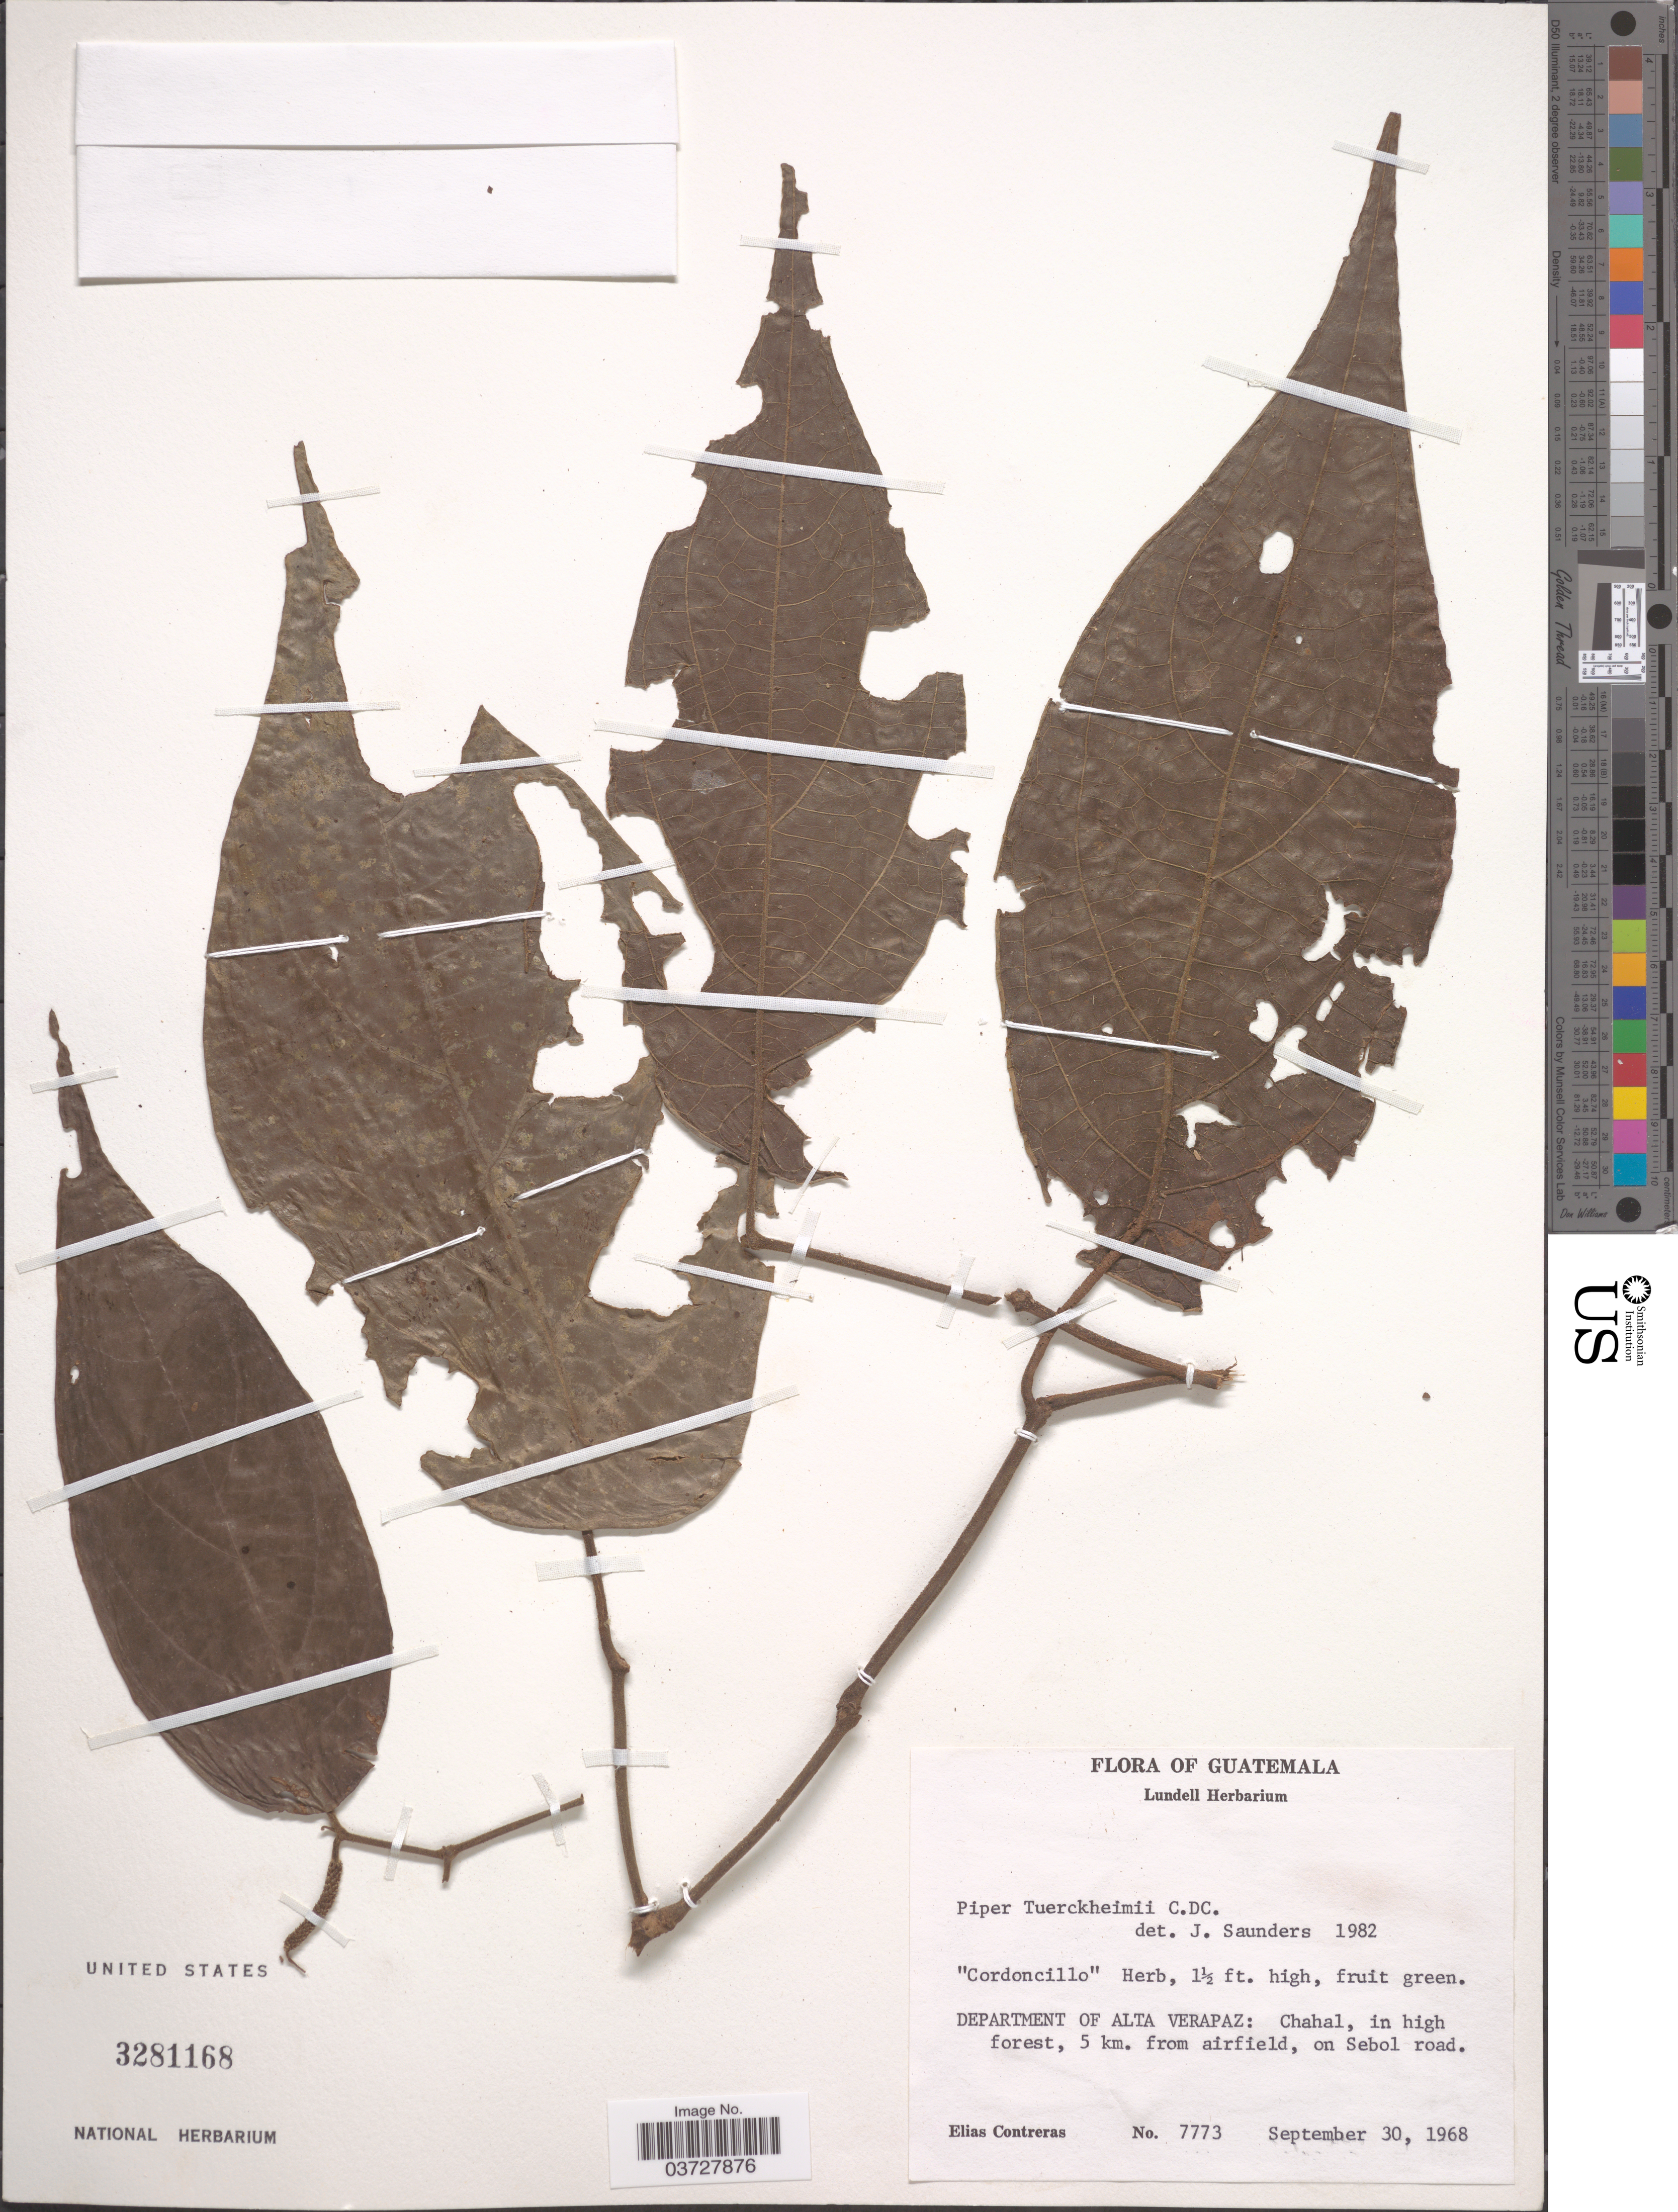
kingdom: Plantae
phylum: Tracheophyta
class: Magnoliopsida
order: Piperales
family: Piperaceae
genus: Piper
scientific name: Piper tuerckheimii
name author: C. DC.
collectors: E. Contreras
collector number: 7773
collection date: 1968-09-30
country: Guatemala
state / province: Alta Verapaz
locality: Department of Alta Verapaz: Chahal, 5 km. from airfield, on Sebol road.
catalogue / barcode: US 3281168